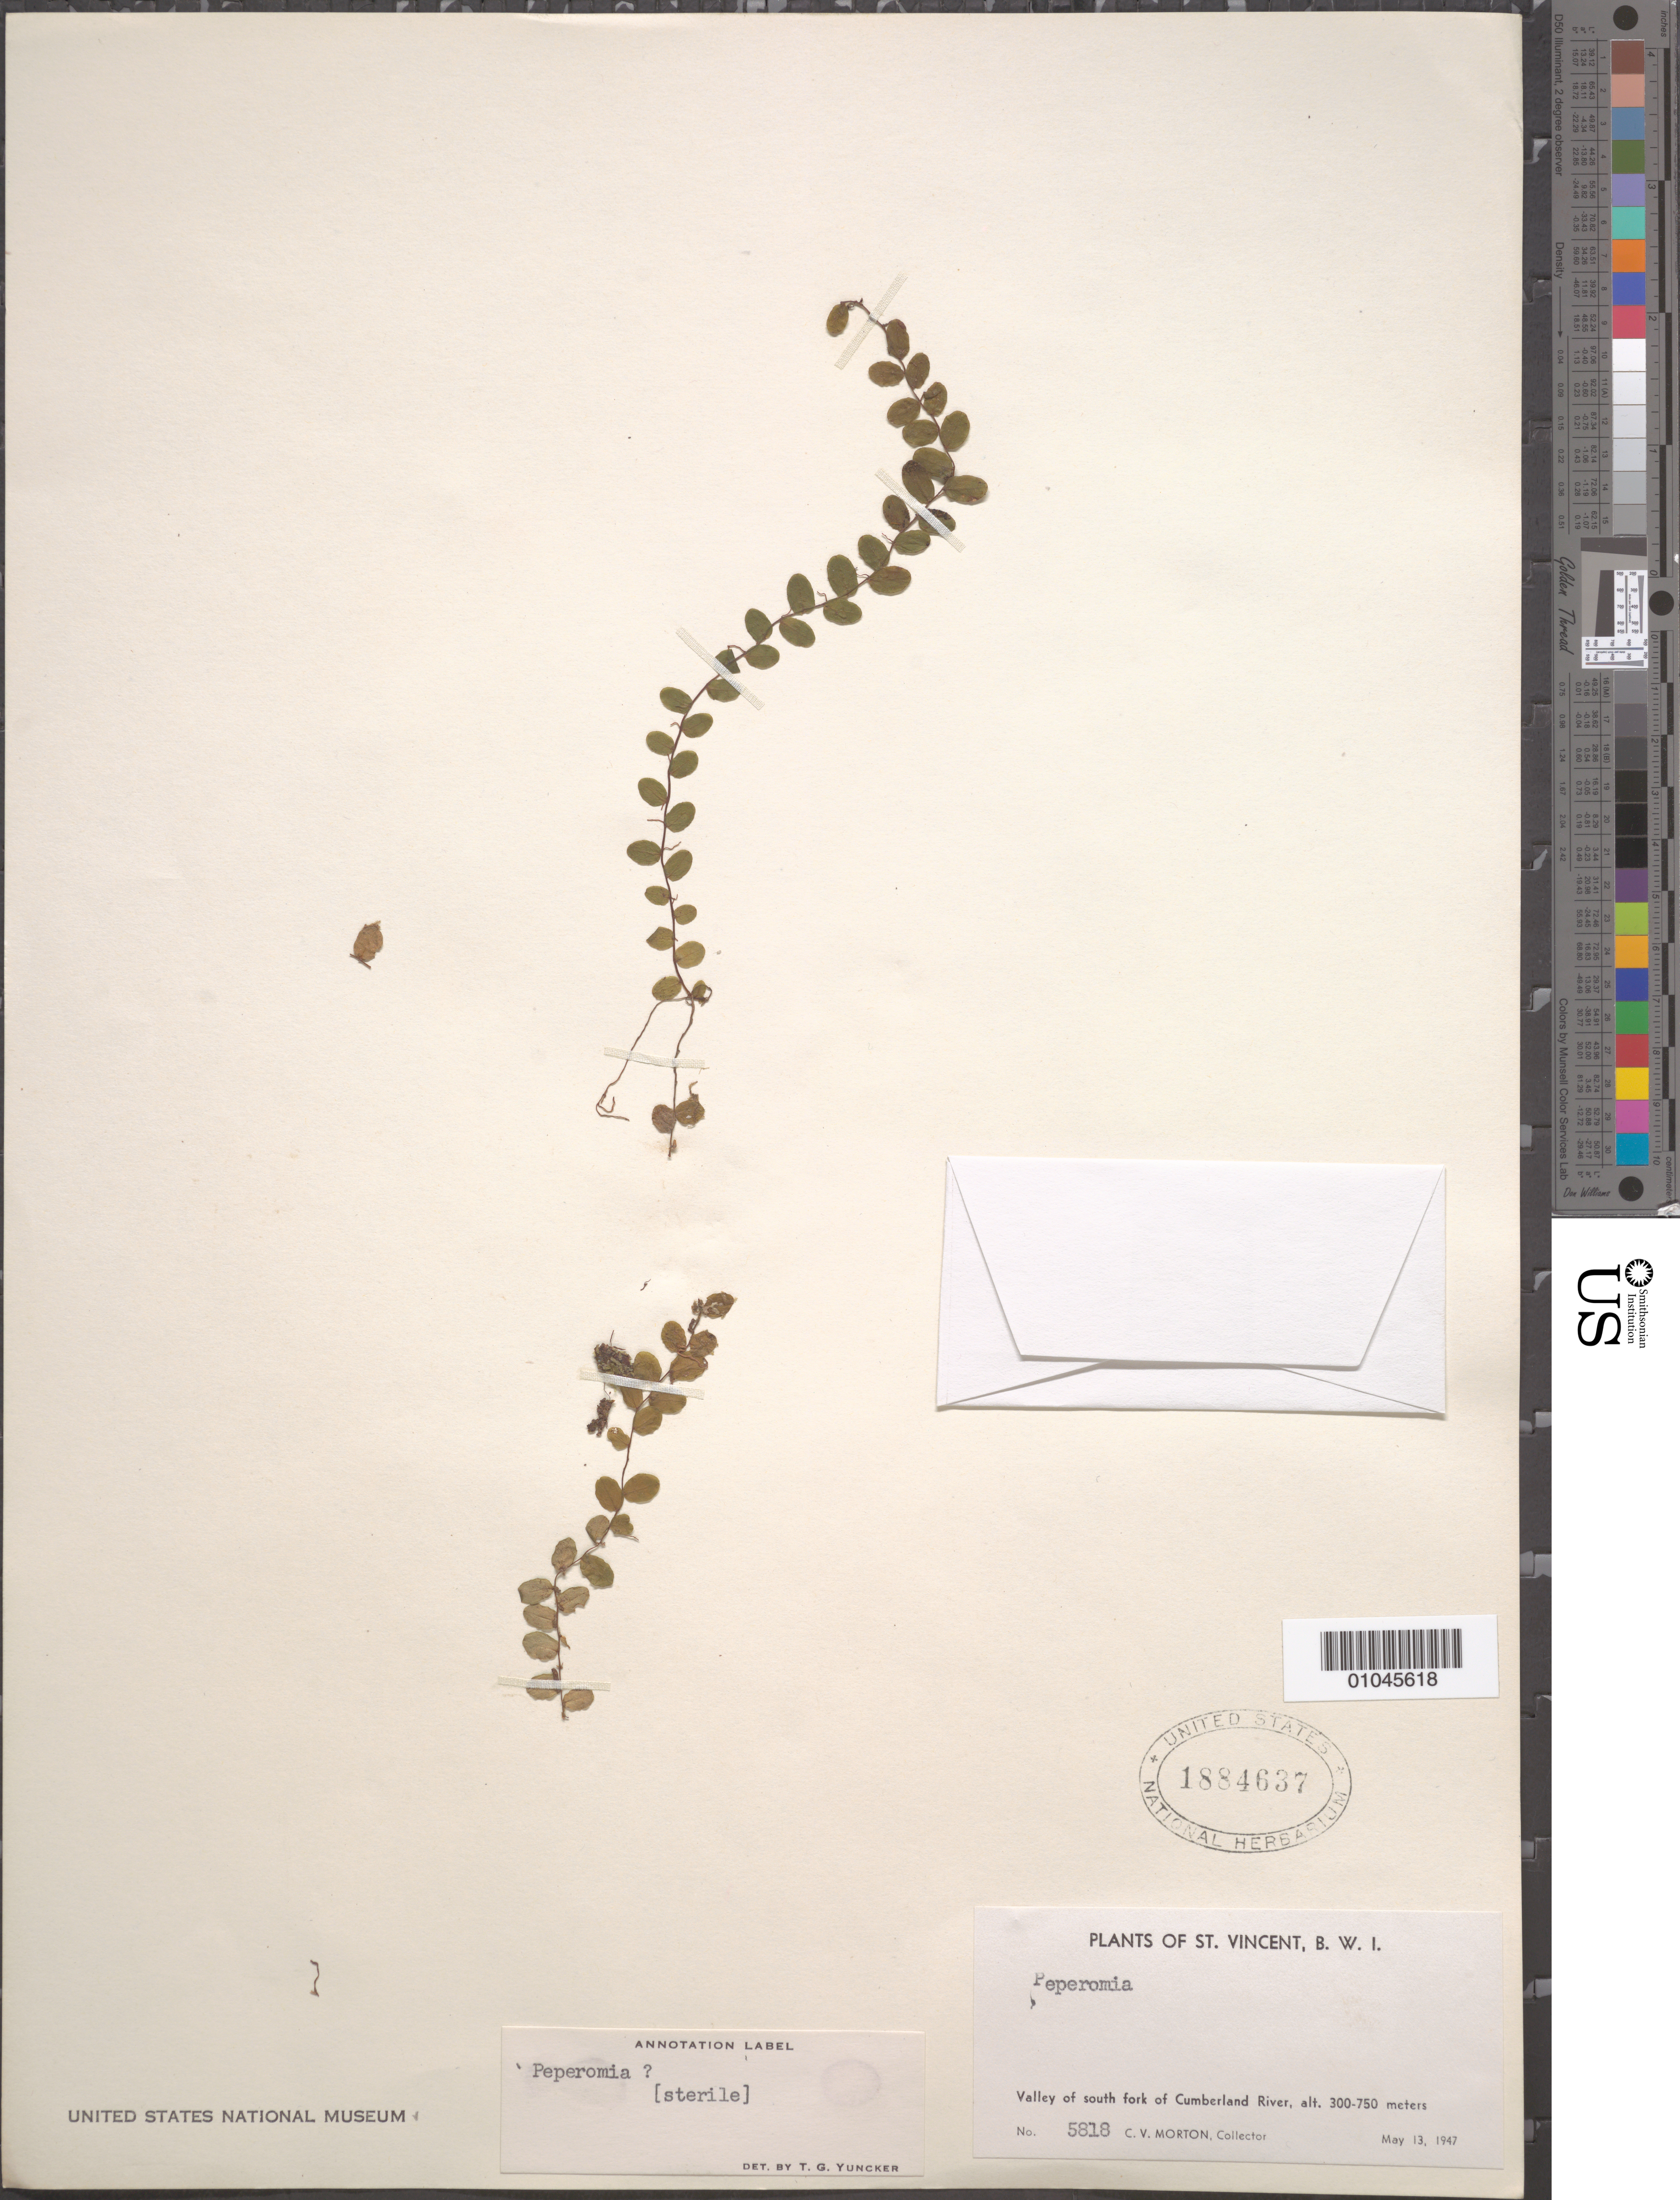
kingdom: Plantae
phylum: Tracheophyta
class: Magnoliopsida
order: Piperales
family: Piperaceae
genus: Peperomia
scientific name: Peperomia tenella var. tenella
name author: (Sw.) A. Dietr.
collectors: C. V. Morton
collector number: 5818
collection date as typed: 13 May 1947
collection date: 1947-05-13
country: St. Vincent - Grenadines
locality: Valley of S fork of Cumberland River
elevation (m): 300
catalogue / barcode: US 1884637